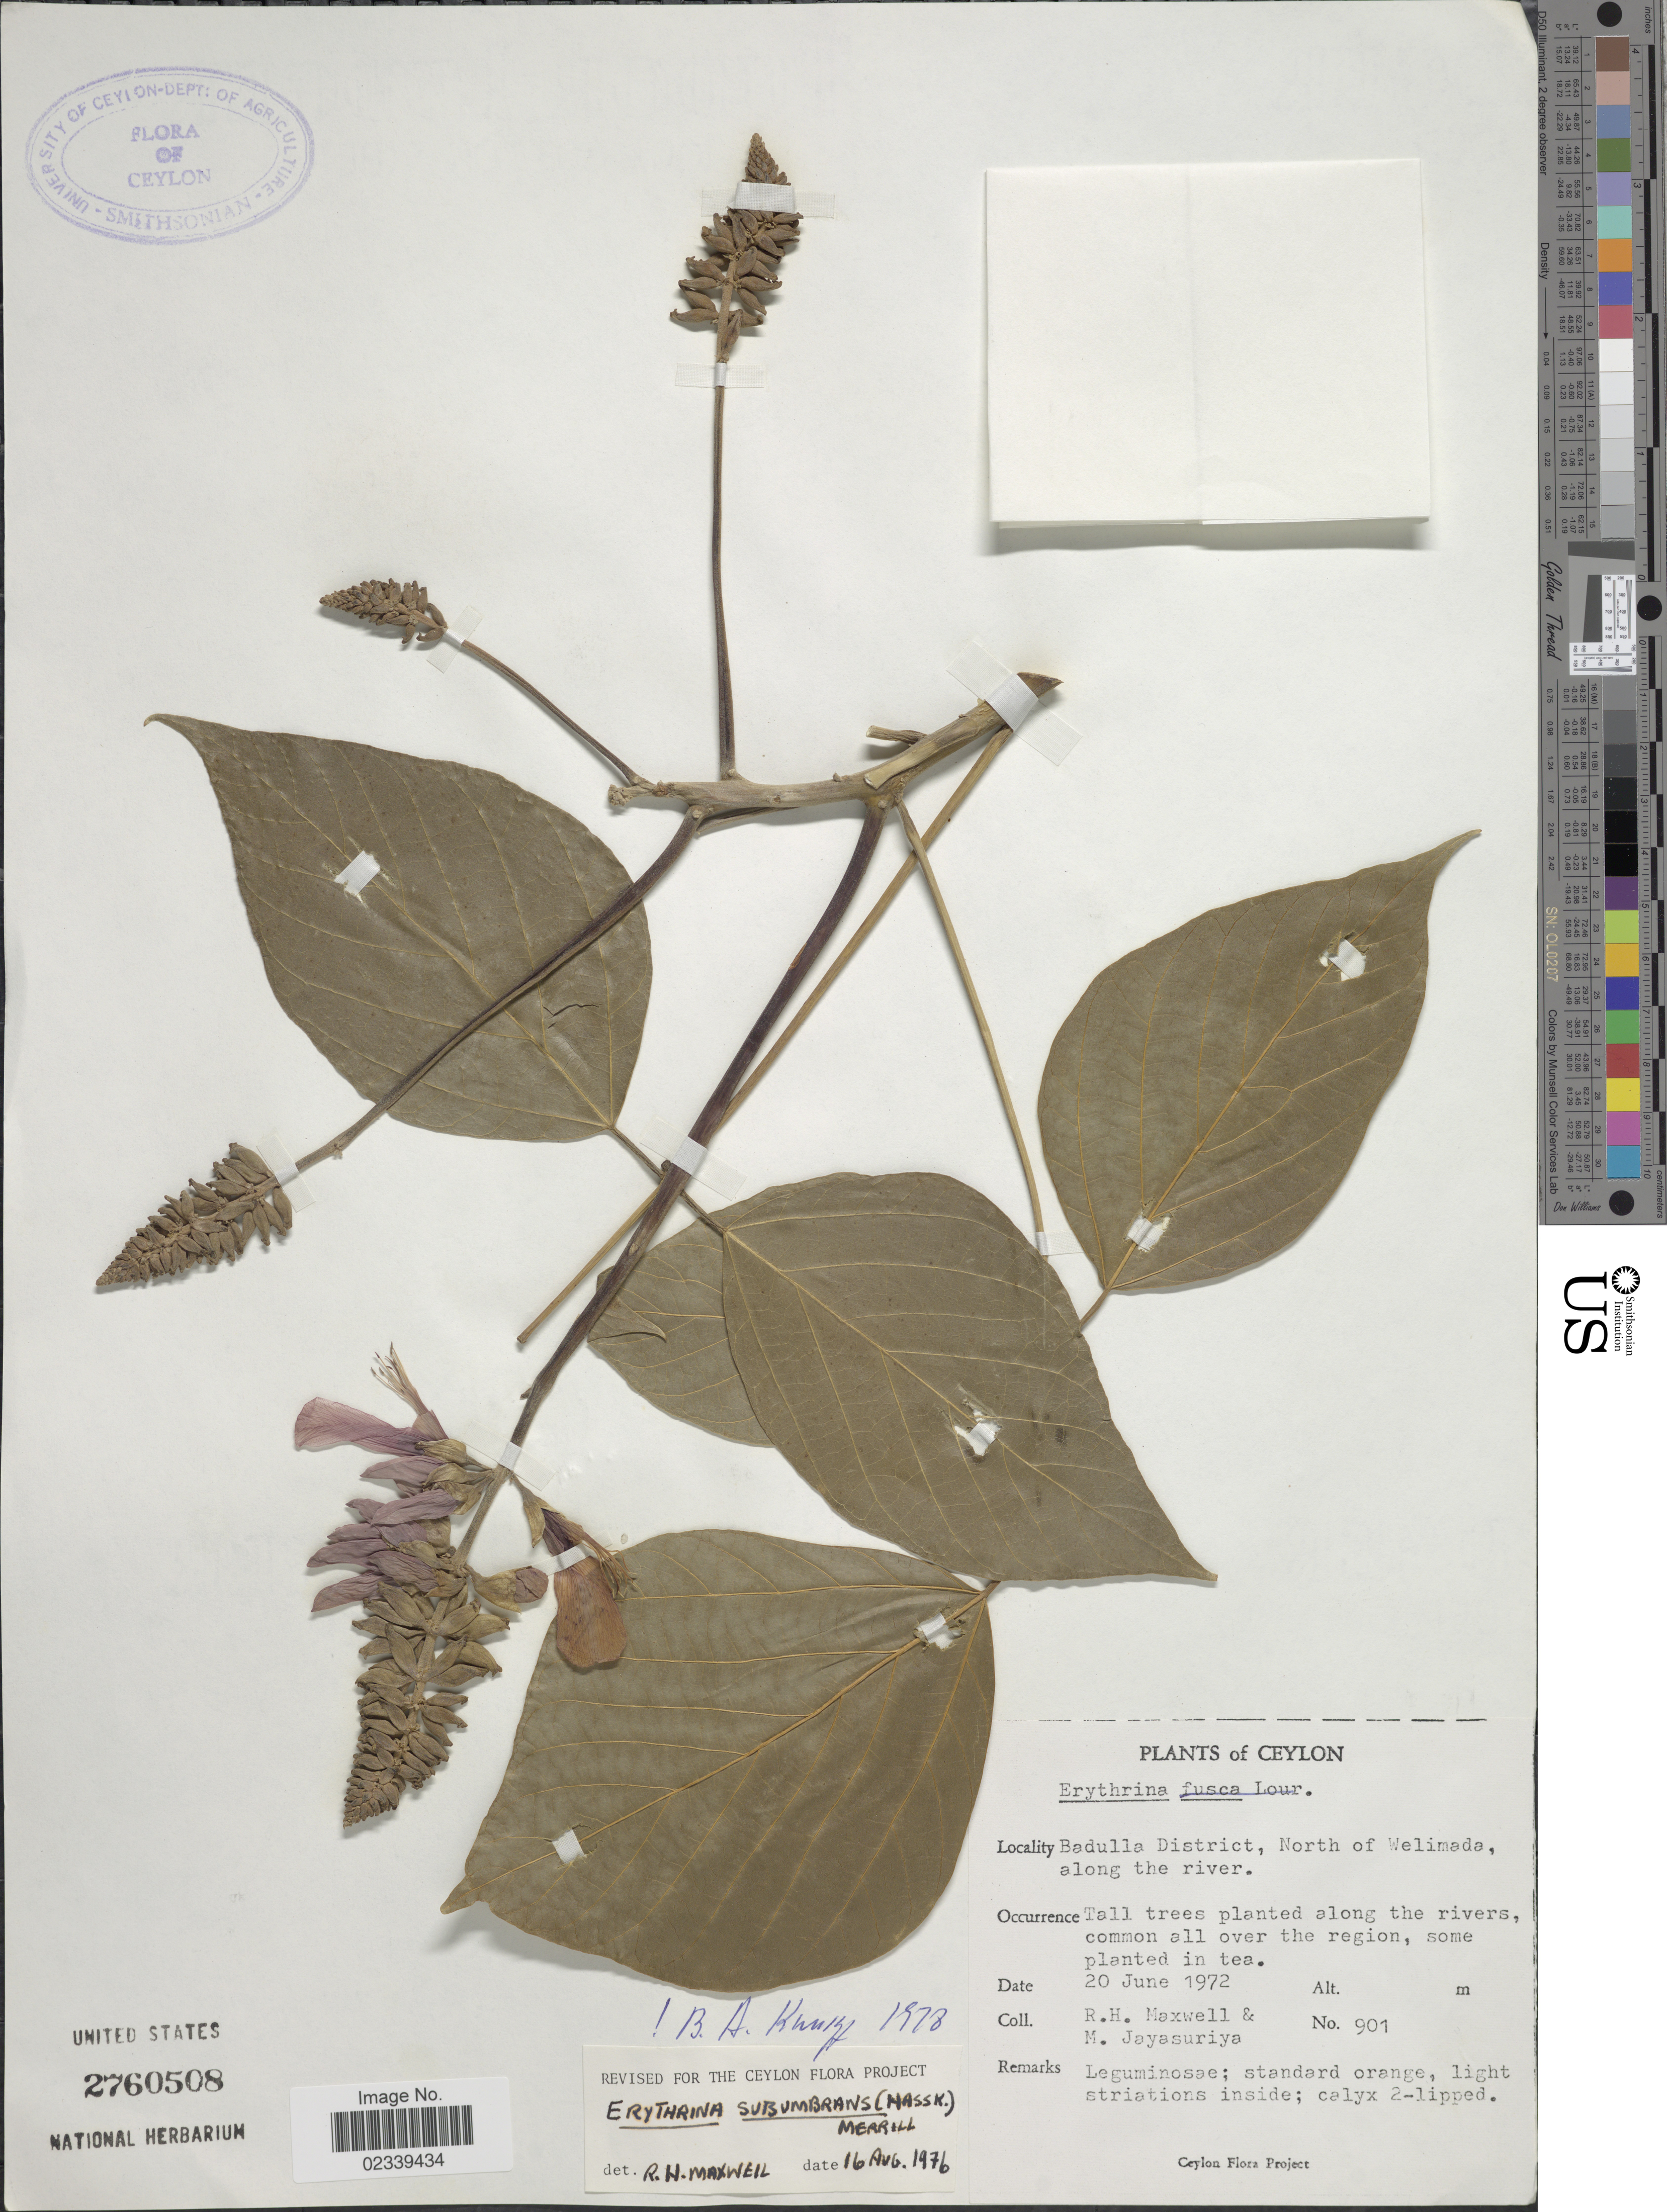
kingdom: Plantae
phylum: Tracheophyta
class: Magnoliopsida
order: Fabales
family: Fabaceae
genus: Erythrina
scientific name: Erythrina subumbrans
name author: (Hassk.) Merr.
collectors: R. Maxwell & M. Jayasuriya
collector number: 901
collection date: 1972-06-20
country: Sri Lanka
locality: Ceylon, Badulla District, North of Welimada, along the river, along the rivers, common all over the region.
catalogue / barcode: US 2760508